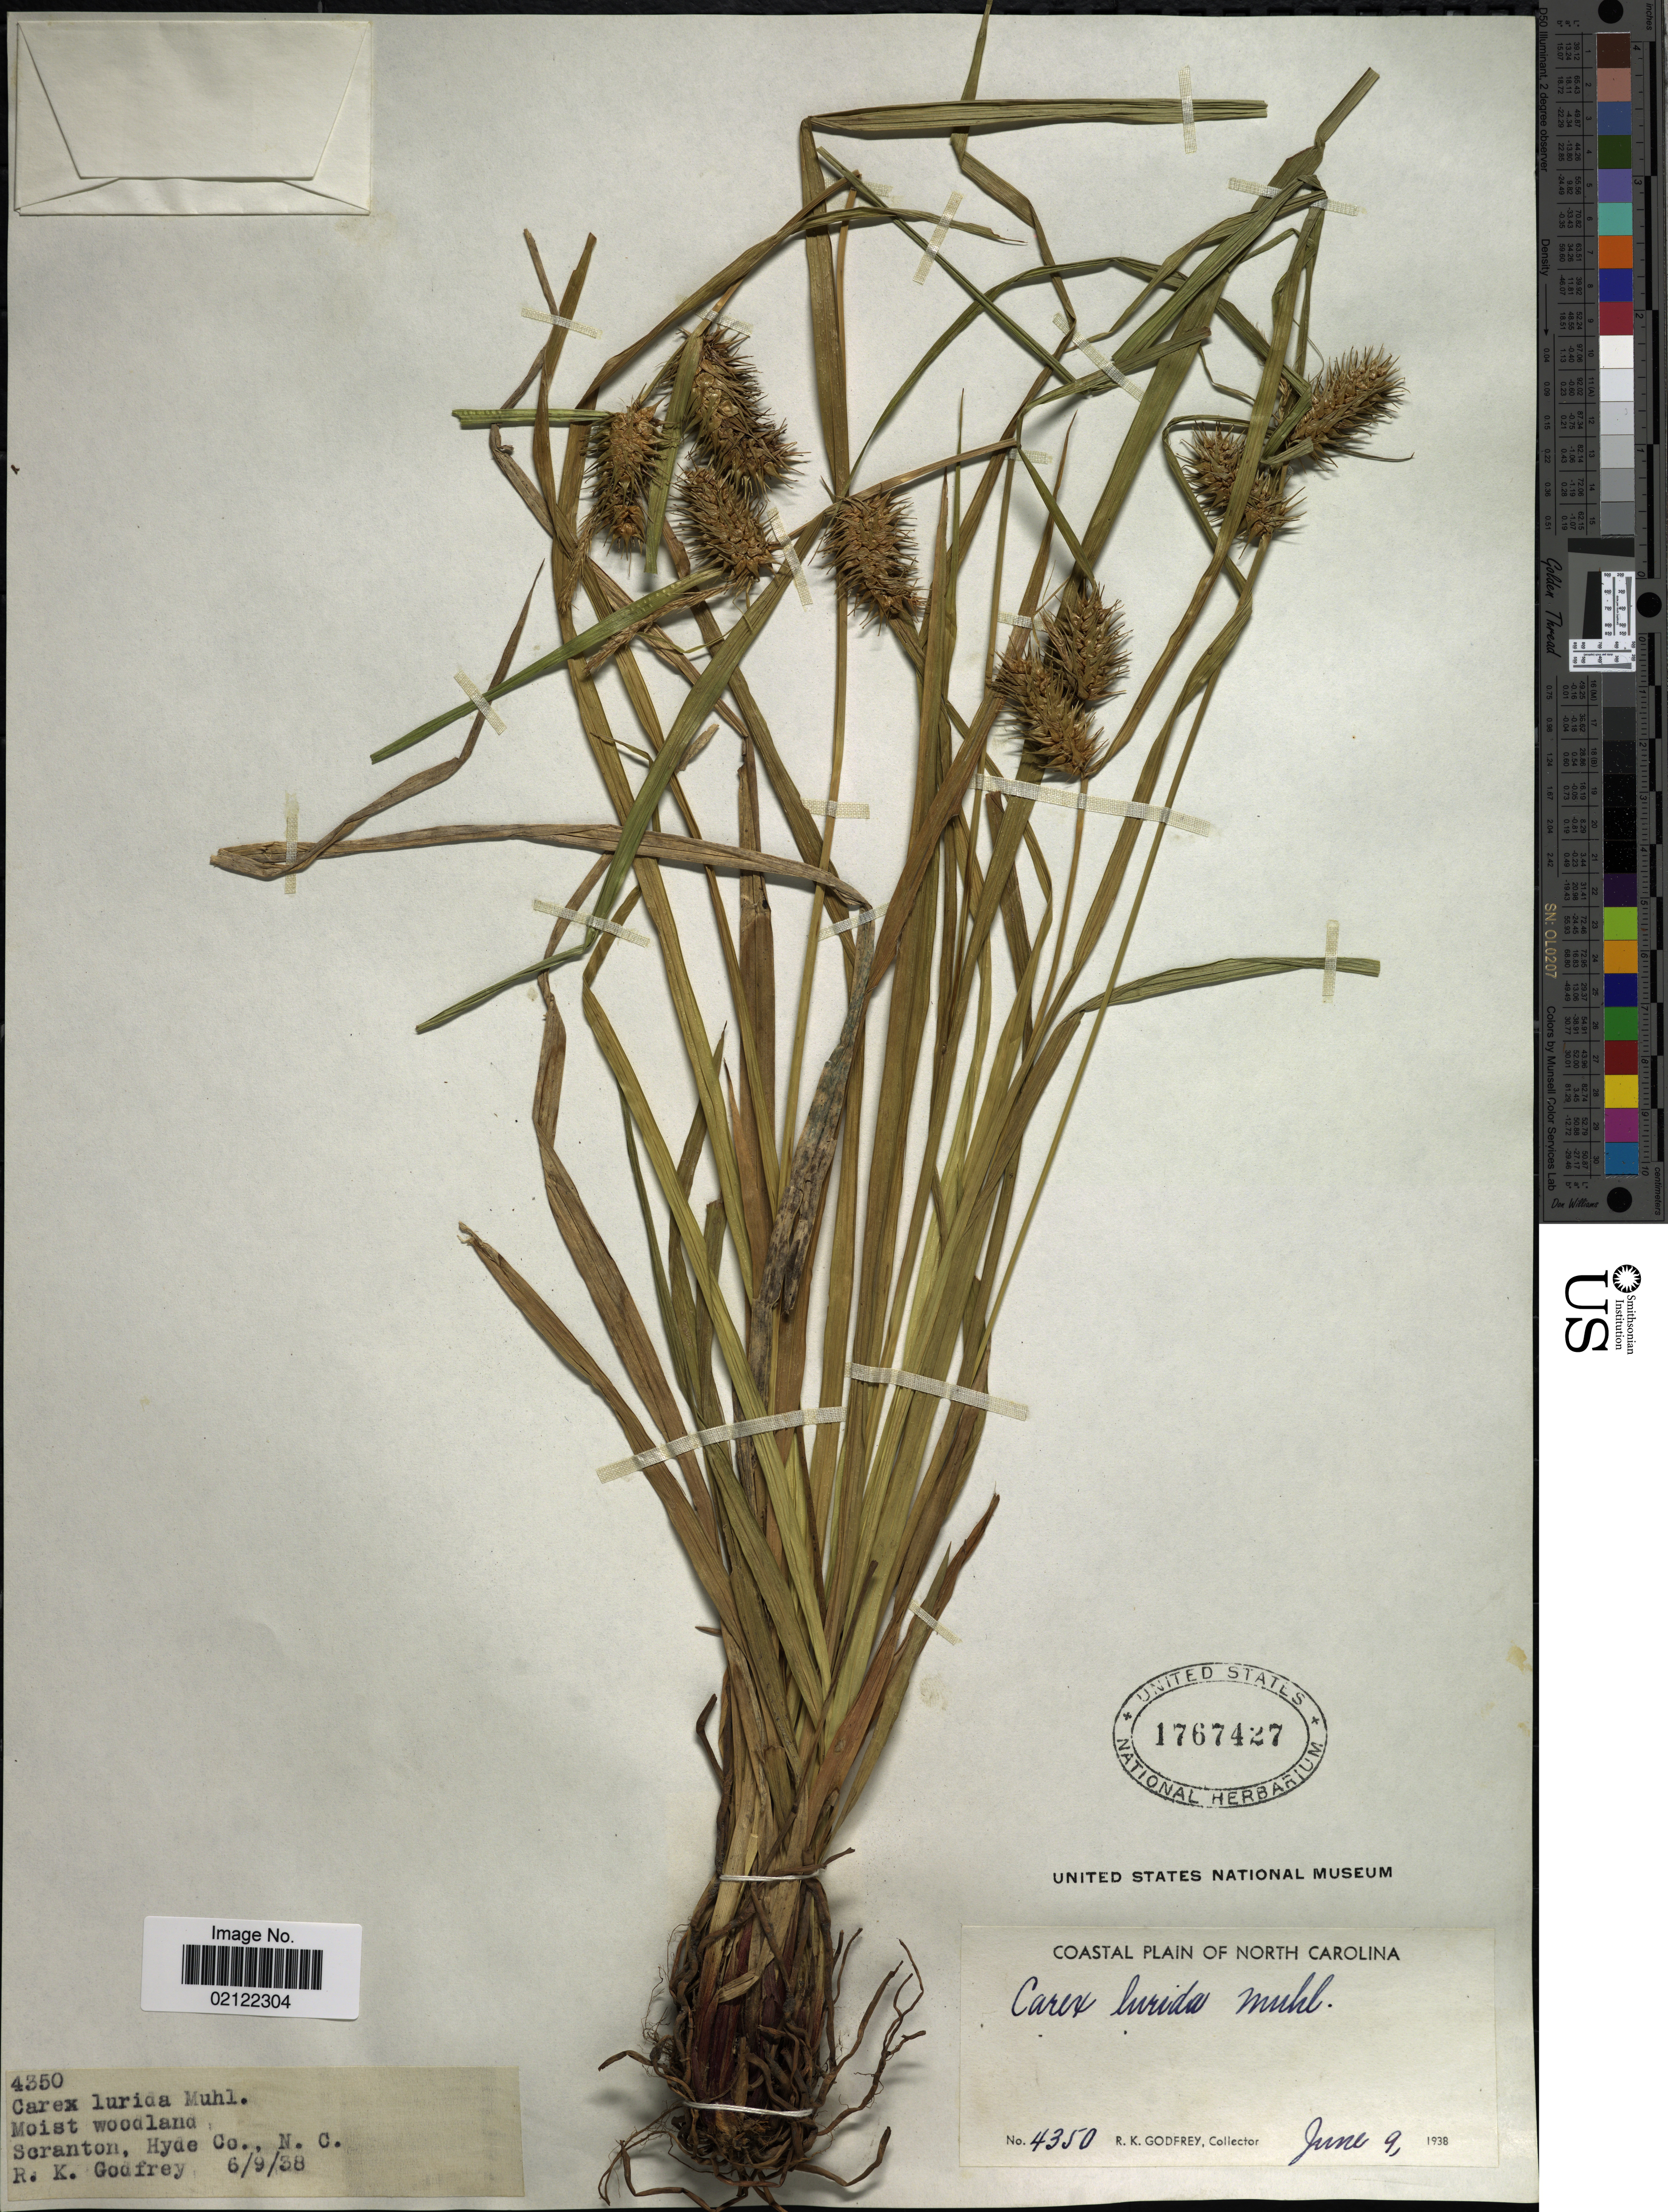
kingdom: Plantae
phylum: Tracheophyta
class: Liliopsida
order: Poales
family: Cyperaceae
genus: Carex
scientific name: Carex lurida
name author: Wahlenb.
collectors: R. K. Godfrey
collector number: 4350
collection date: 1938-06-09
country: United States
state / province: North Carolina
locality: Coastal Plain of North Carolina. Moist woodland. Scranton, Hyde Co., N.C.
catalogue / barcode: US 1767427